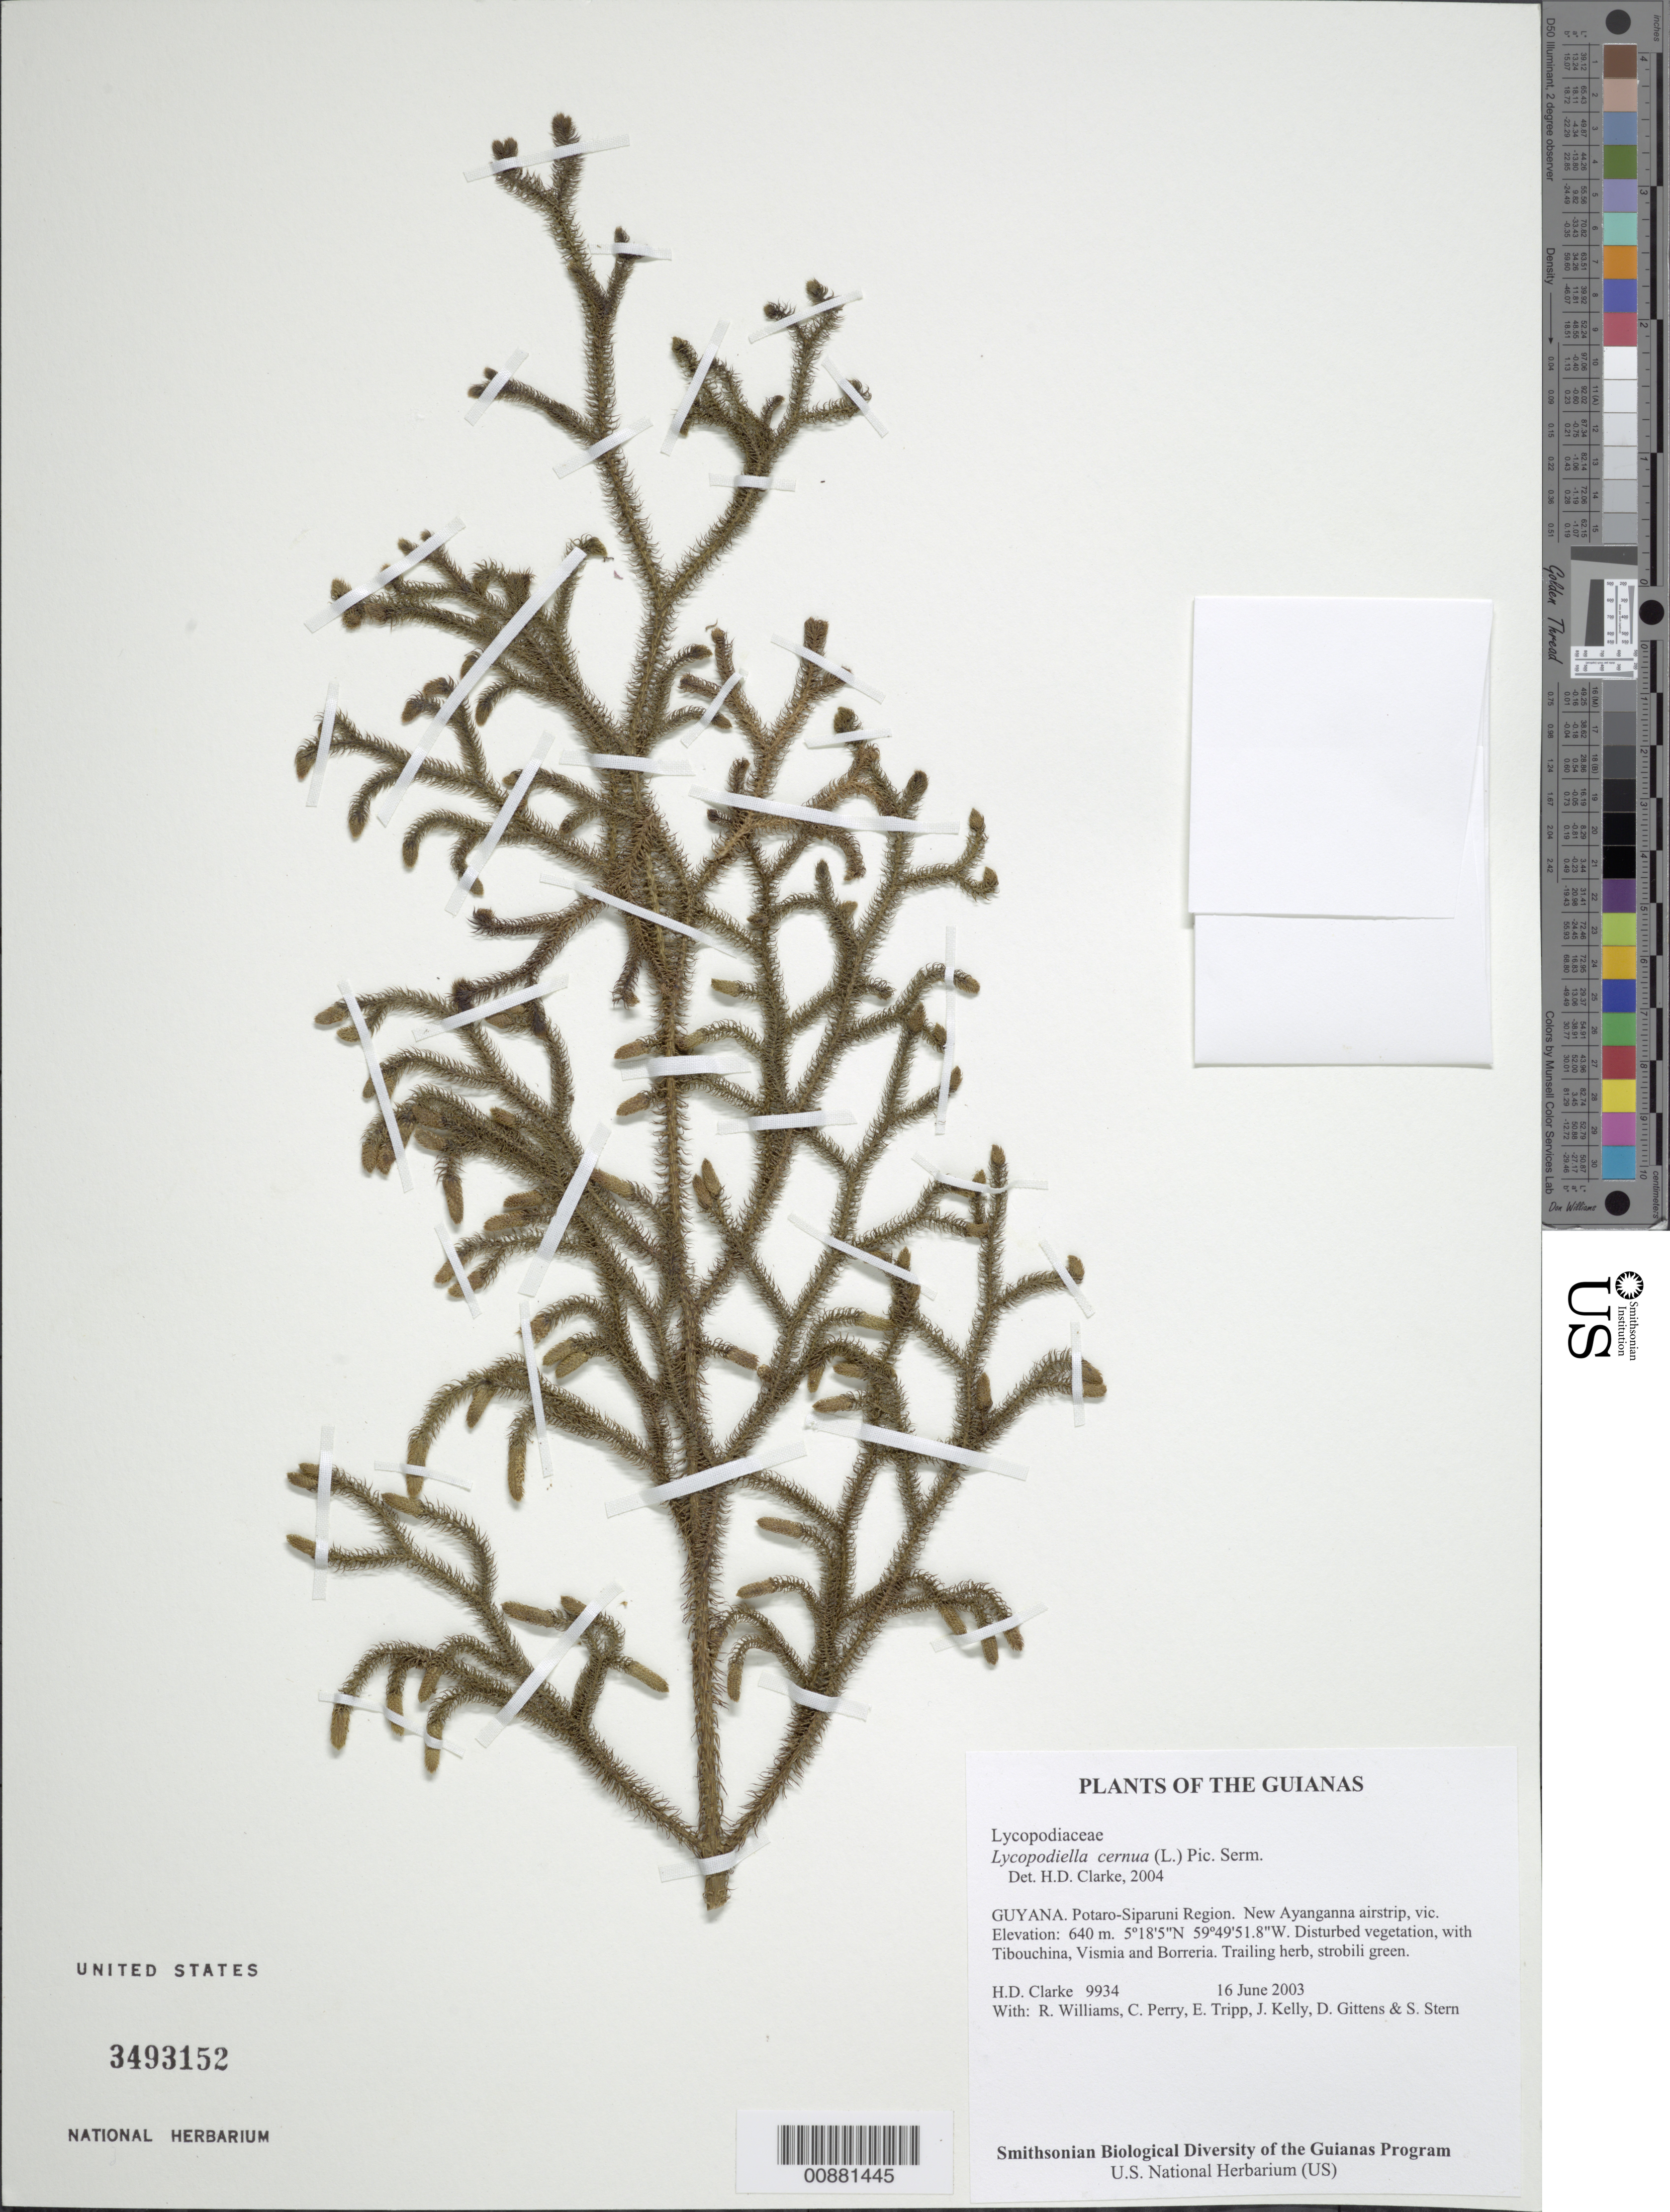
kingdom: Plantae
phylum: Tracheophyta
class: Lycopodiopsida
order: Lycopodiales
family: Lycopodiaceae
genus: Palhinhaea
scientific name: Palhinhaea cernua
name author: (L.) Vasc. & Franco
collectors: H. D. Clarke, R. Williams, C. Perry, E. Tripp, J. Kelly, D. Gittens & S. R. Stern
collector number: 9934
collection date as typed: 16 June 2003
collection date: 2003-06-16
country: Guyana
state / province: Potaro-Siparuni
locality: New Ayanganna airstrip, vic.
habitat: Disturbed vegetation, with Tibouchina, Vismia and Borreria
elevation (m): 640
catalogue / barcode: US 3493152